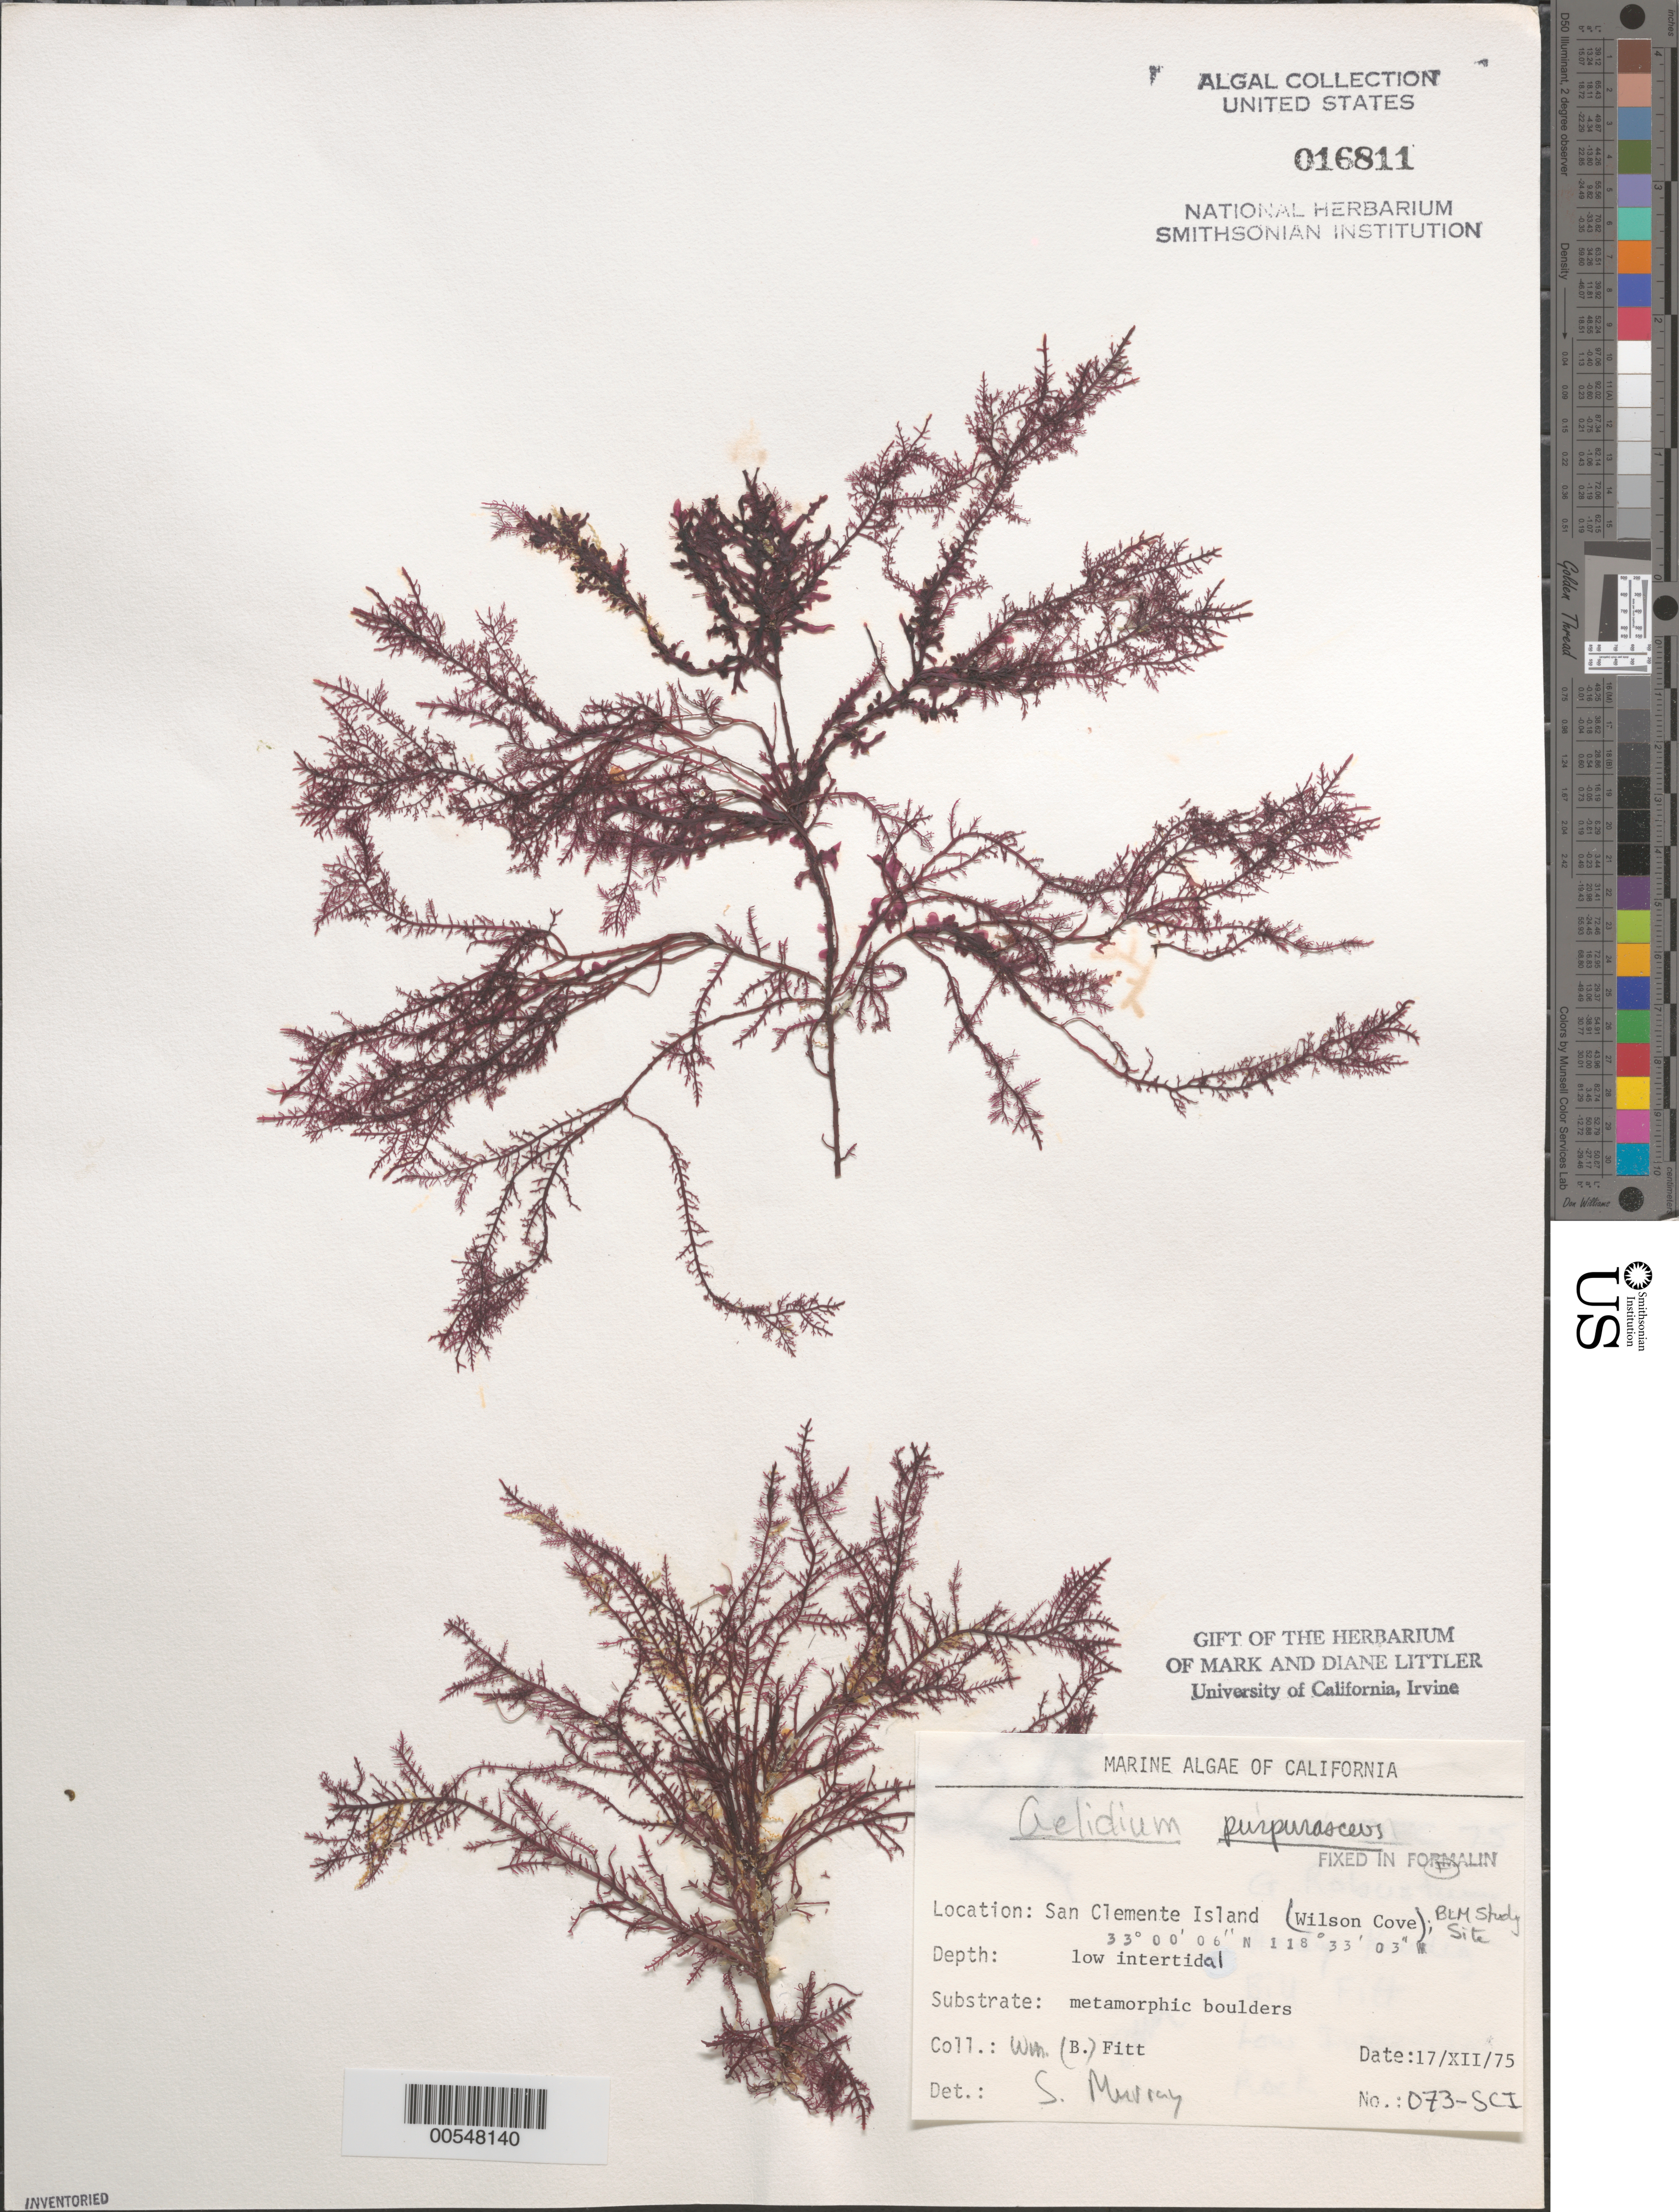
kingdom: Plantae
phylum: Rhodophyta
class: Florideophyceae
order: Gelidiales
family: Gelidiaceae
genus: Gelidium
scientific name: Gelidium purpurascens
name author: N.L. Gardner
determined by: Murray, S. N.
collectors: W. Fitt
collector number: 073-SCI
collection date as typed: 17 Dec 1975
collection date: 1975-12-17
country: United States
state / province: California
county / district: Los Angeles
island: San Clemente Island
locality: Wilson Cove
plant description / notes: BLM-SOCALBIGHT Rocky Intertidal Survey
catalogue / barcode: US 16811